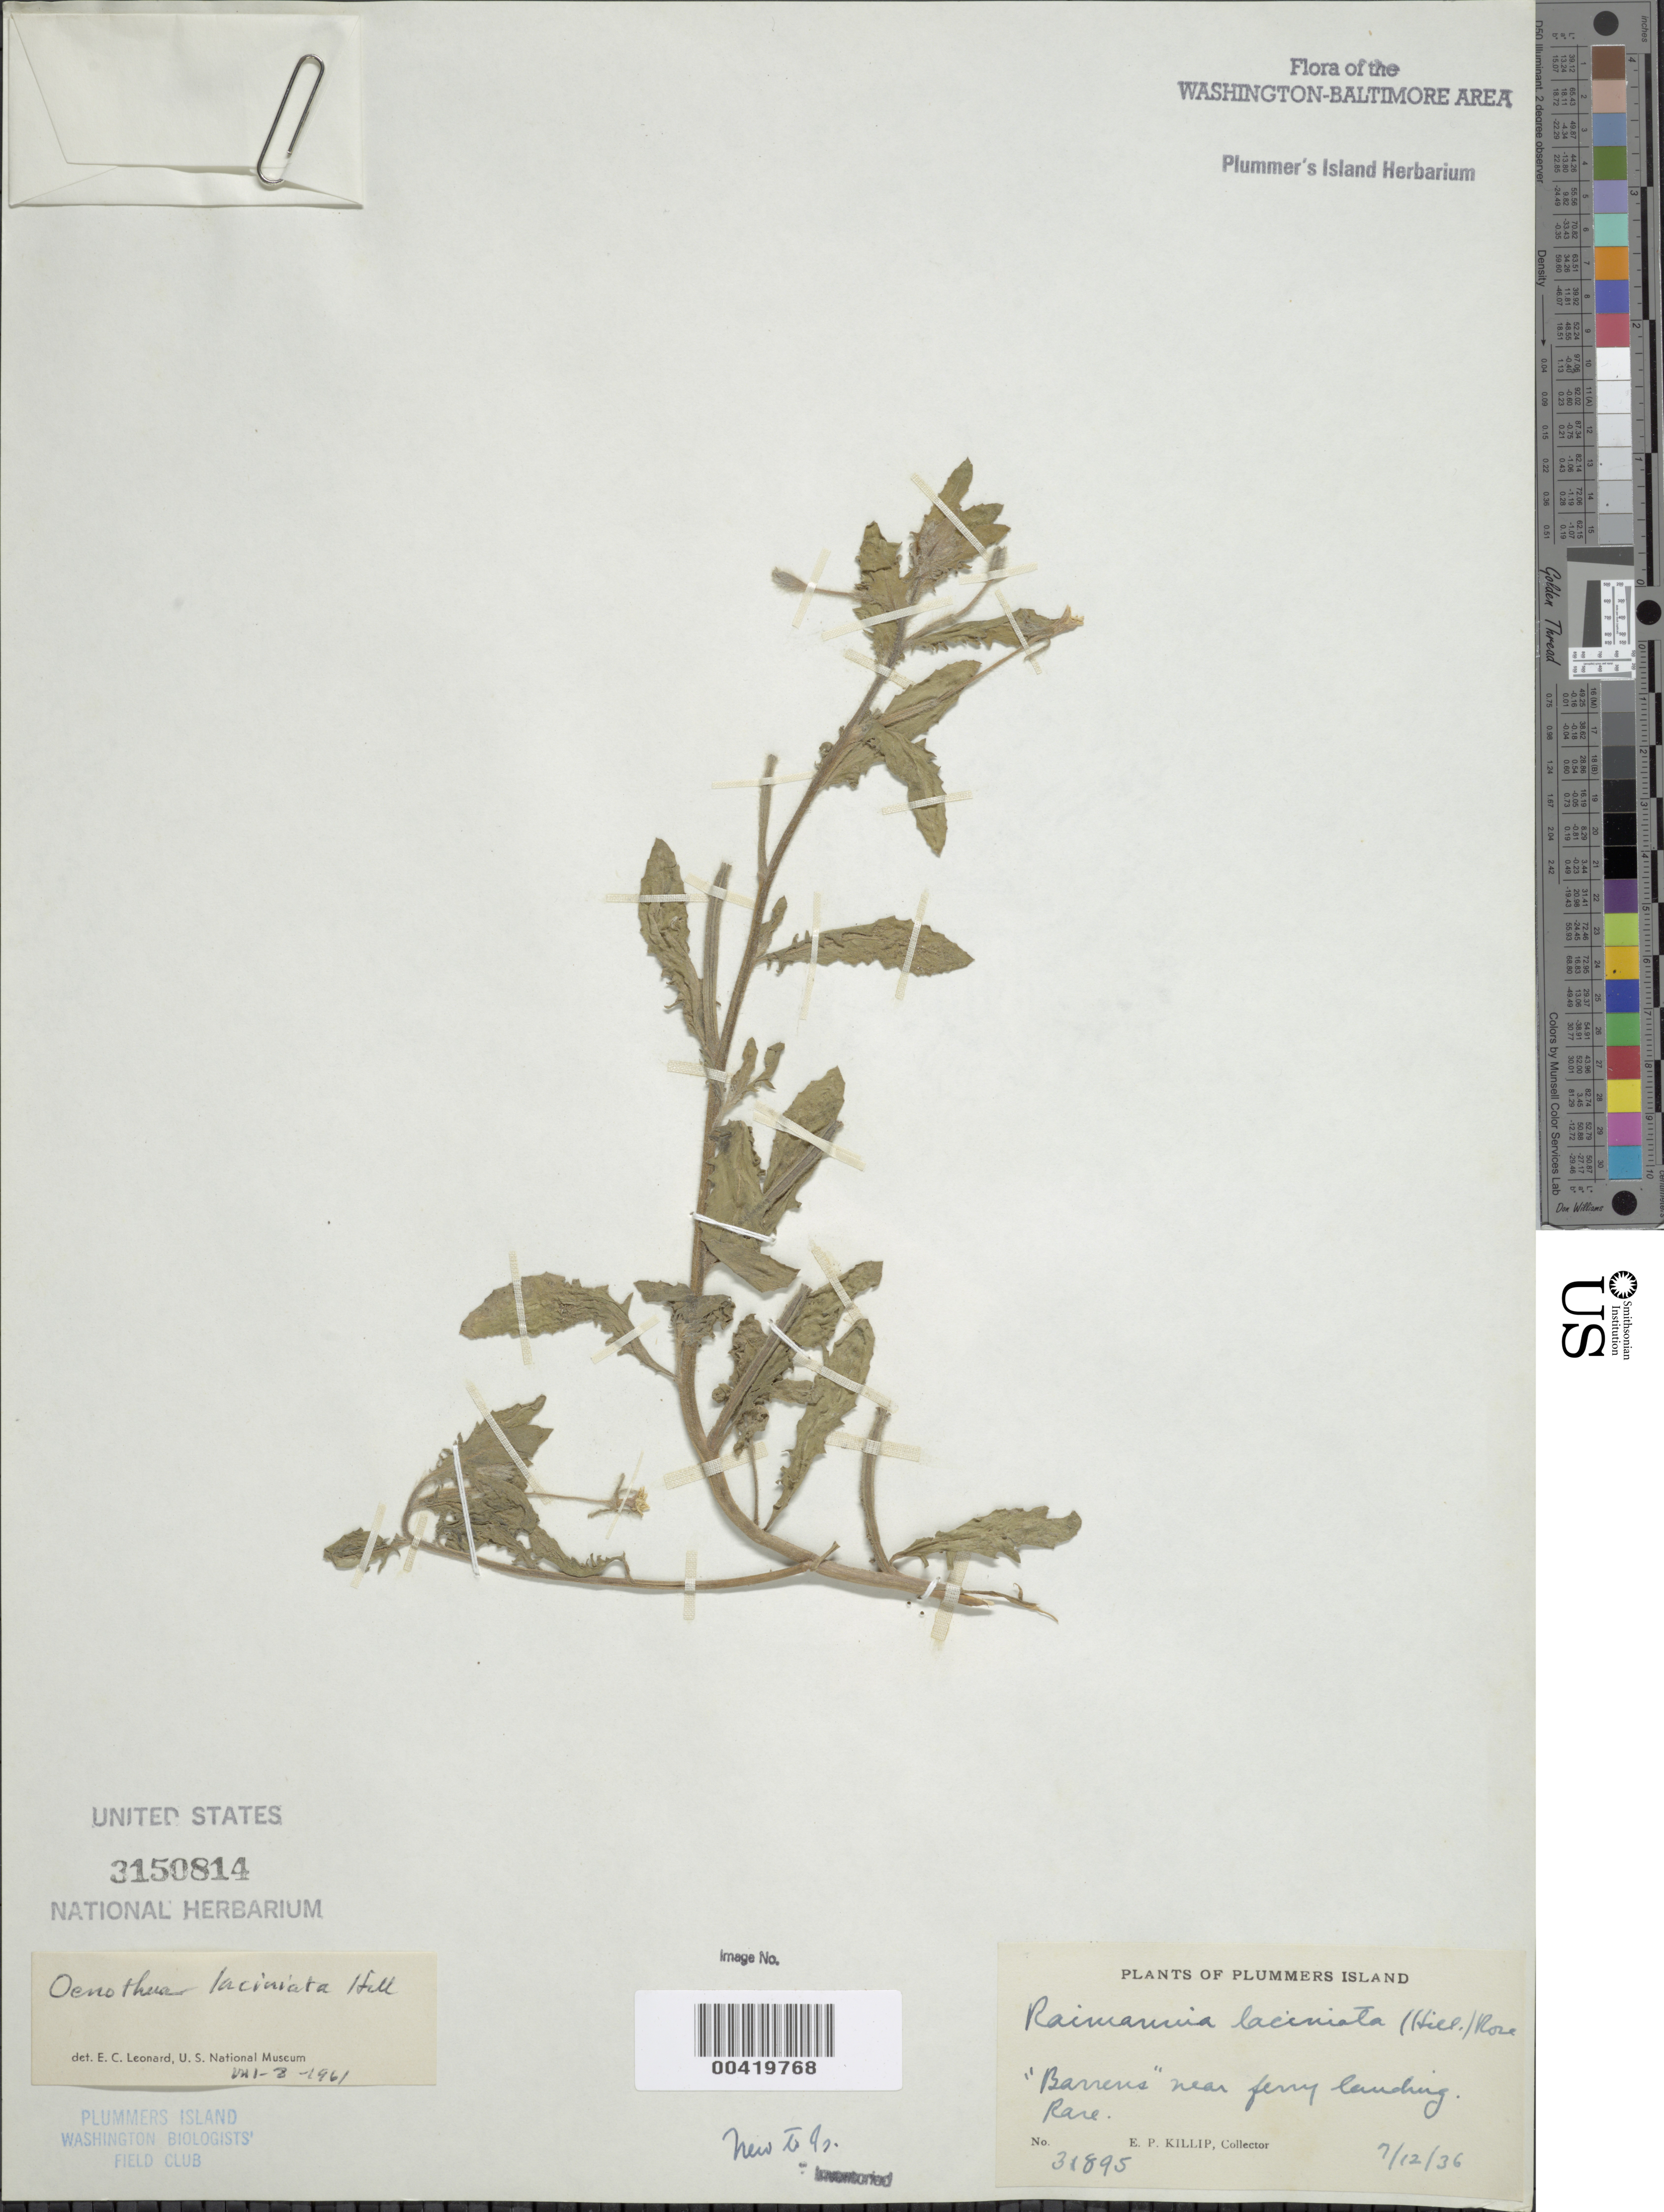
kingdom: Plantae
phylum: Tracheophyta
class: Magnoliopsida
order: Myrtales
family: Onagraceae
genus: Oenothera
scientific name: Oenothera laciniata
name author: Hill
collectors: E. P. Killip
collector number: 31895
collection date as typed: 12 Jul 1936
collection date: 1936-07-12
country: United States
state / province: Maryland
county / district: Montgomery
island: Plummers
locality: Plummer's Island; "barrens" near Ferry Landing Plummers Island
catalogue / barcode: US 3150814